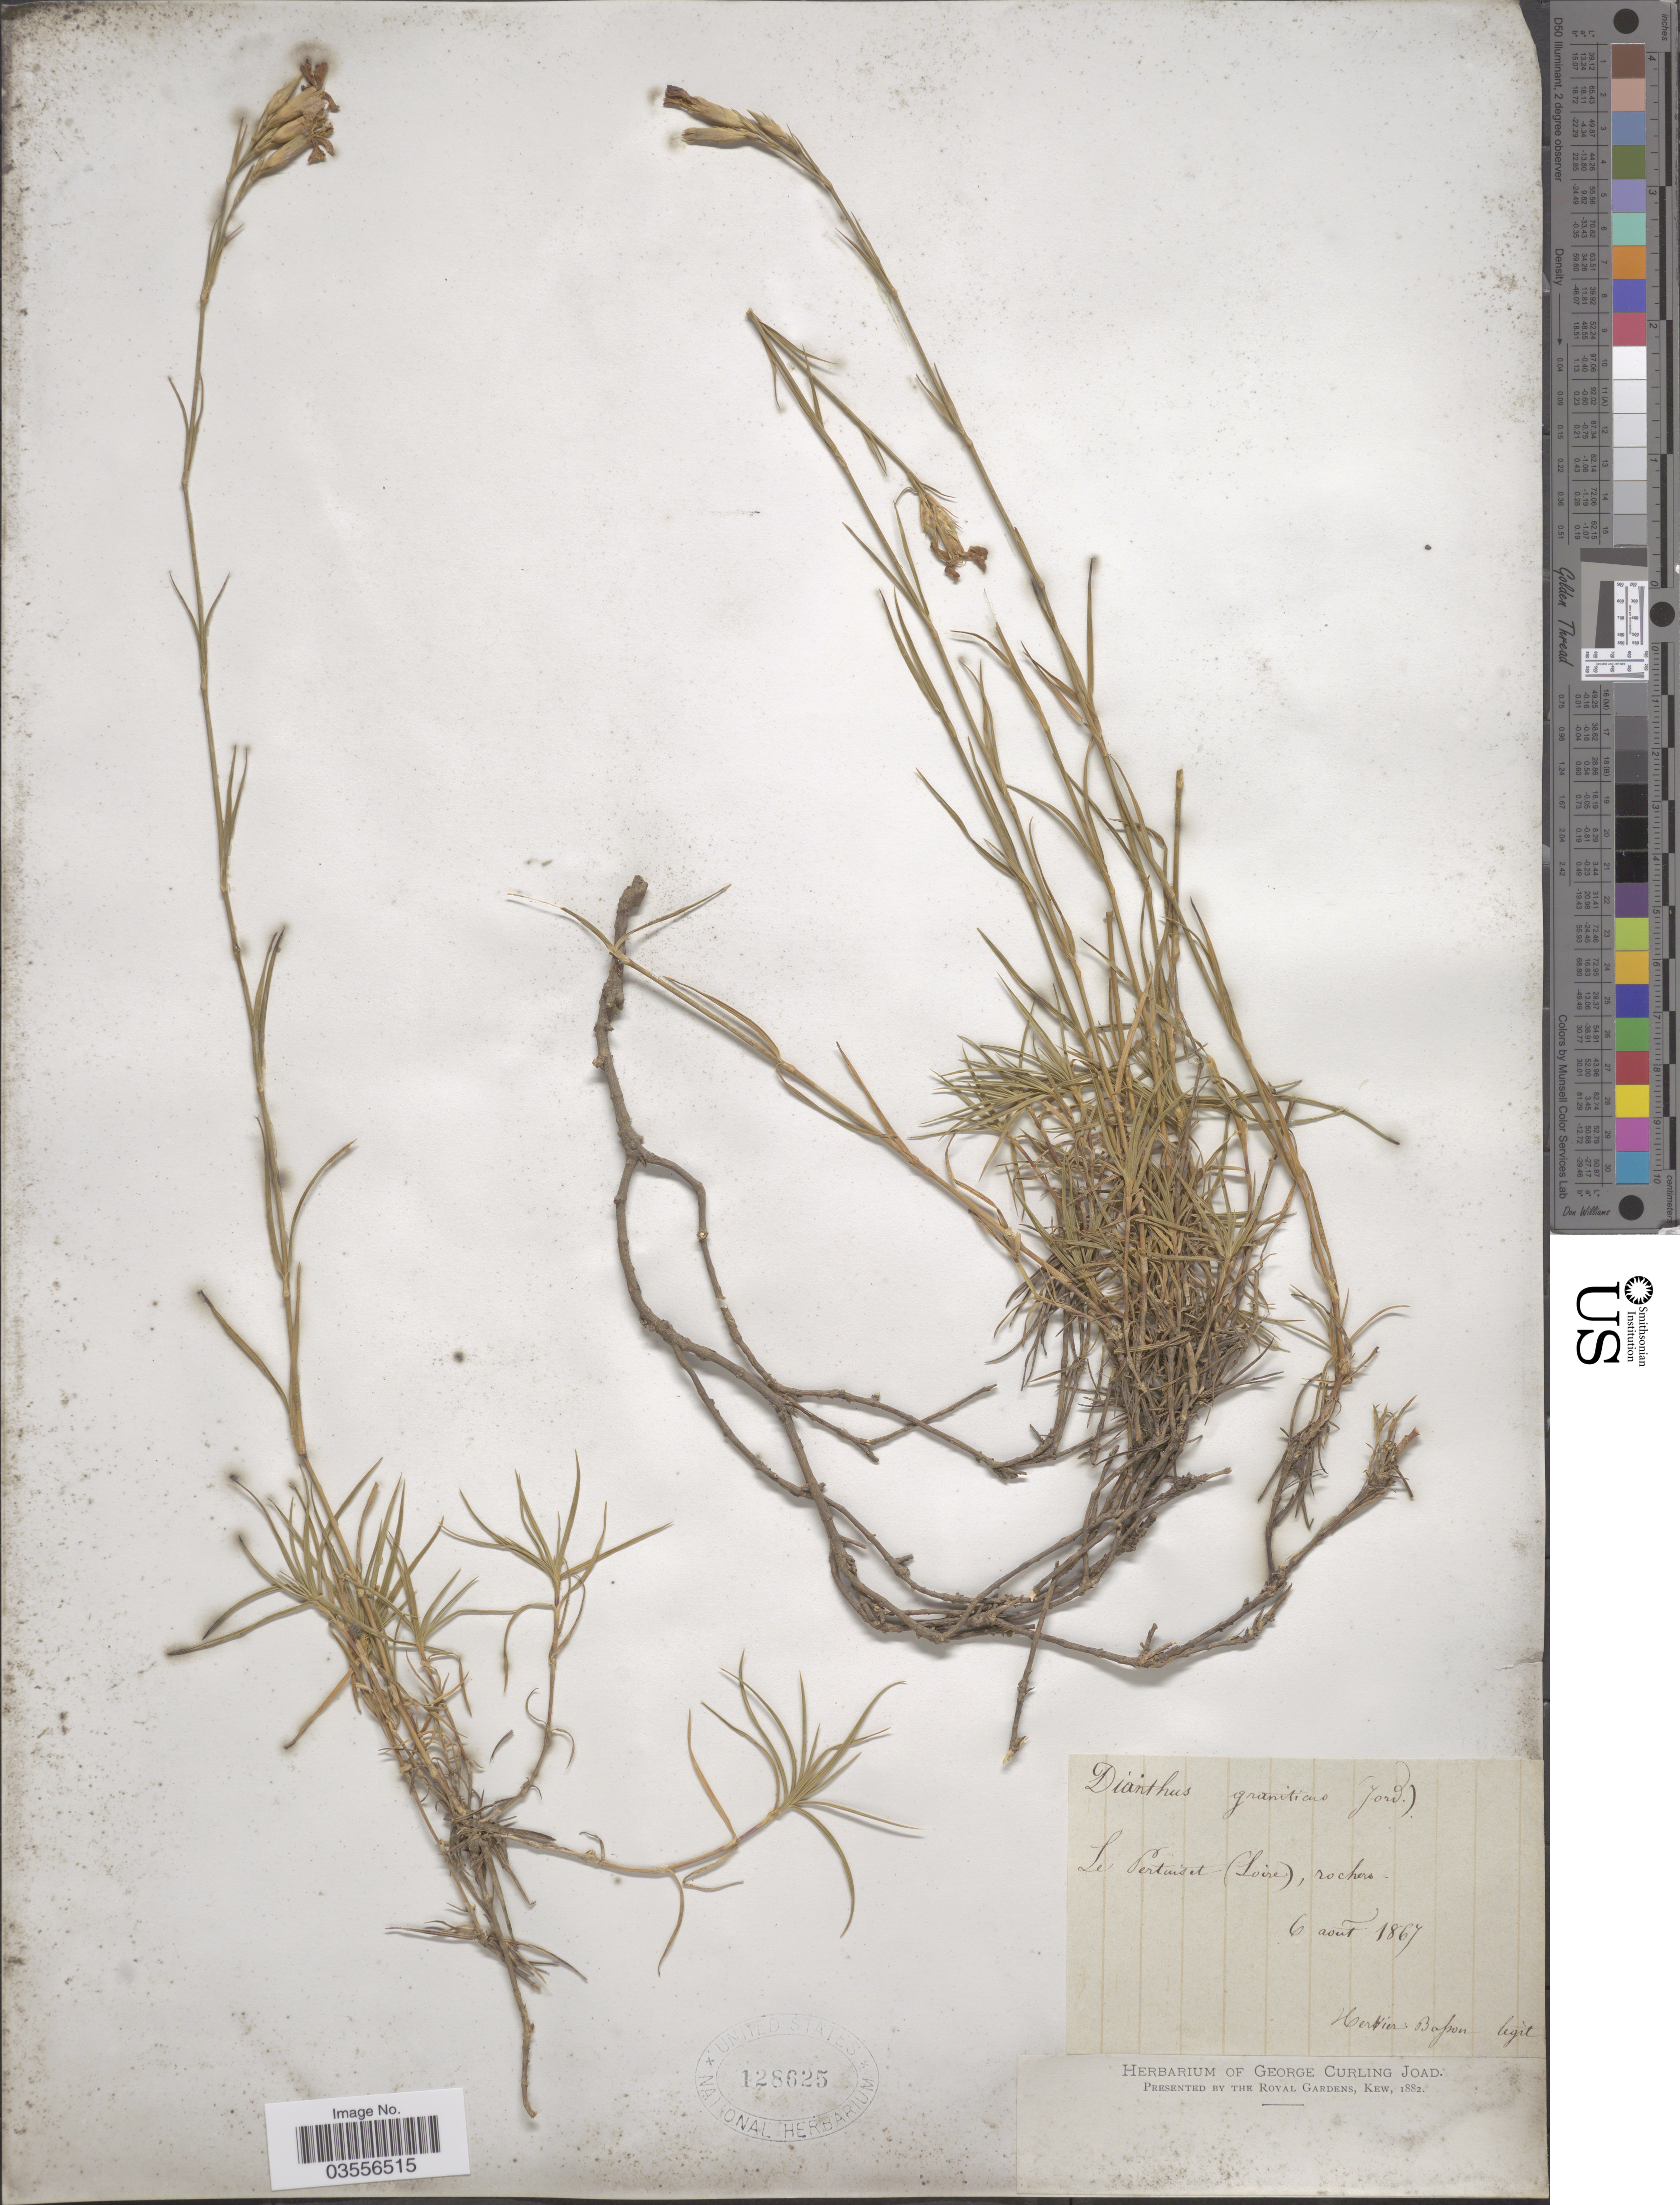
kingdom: Plantae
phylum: Tracheophyta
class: Magnoliopsida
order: Caryophyllales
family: Caryophyllaceae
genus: Dianthus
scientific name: Dianthus graniticus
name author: Jord.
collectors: Ex herb. Bosson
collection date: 1867-08-06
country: France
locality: Le Pertuis et (Loire).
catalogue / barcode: US 128625